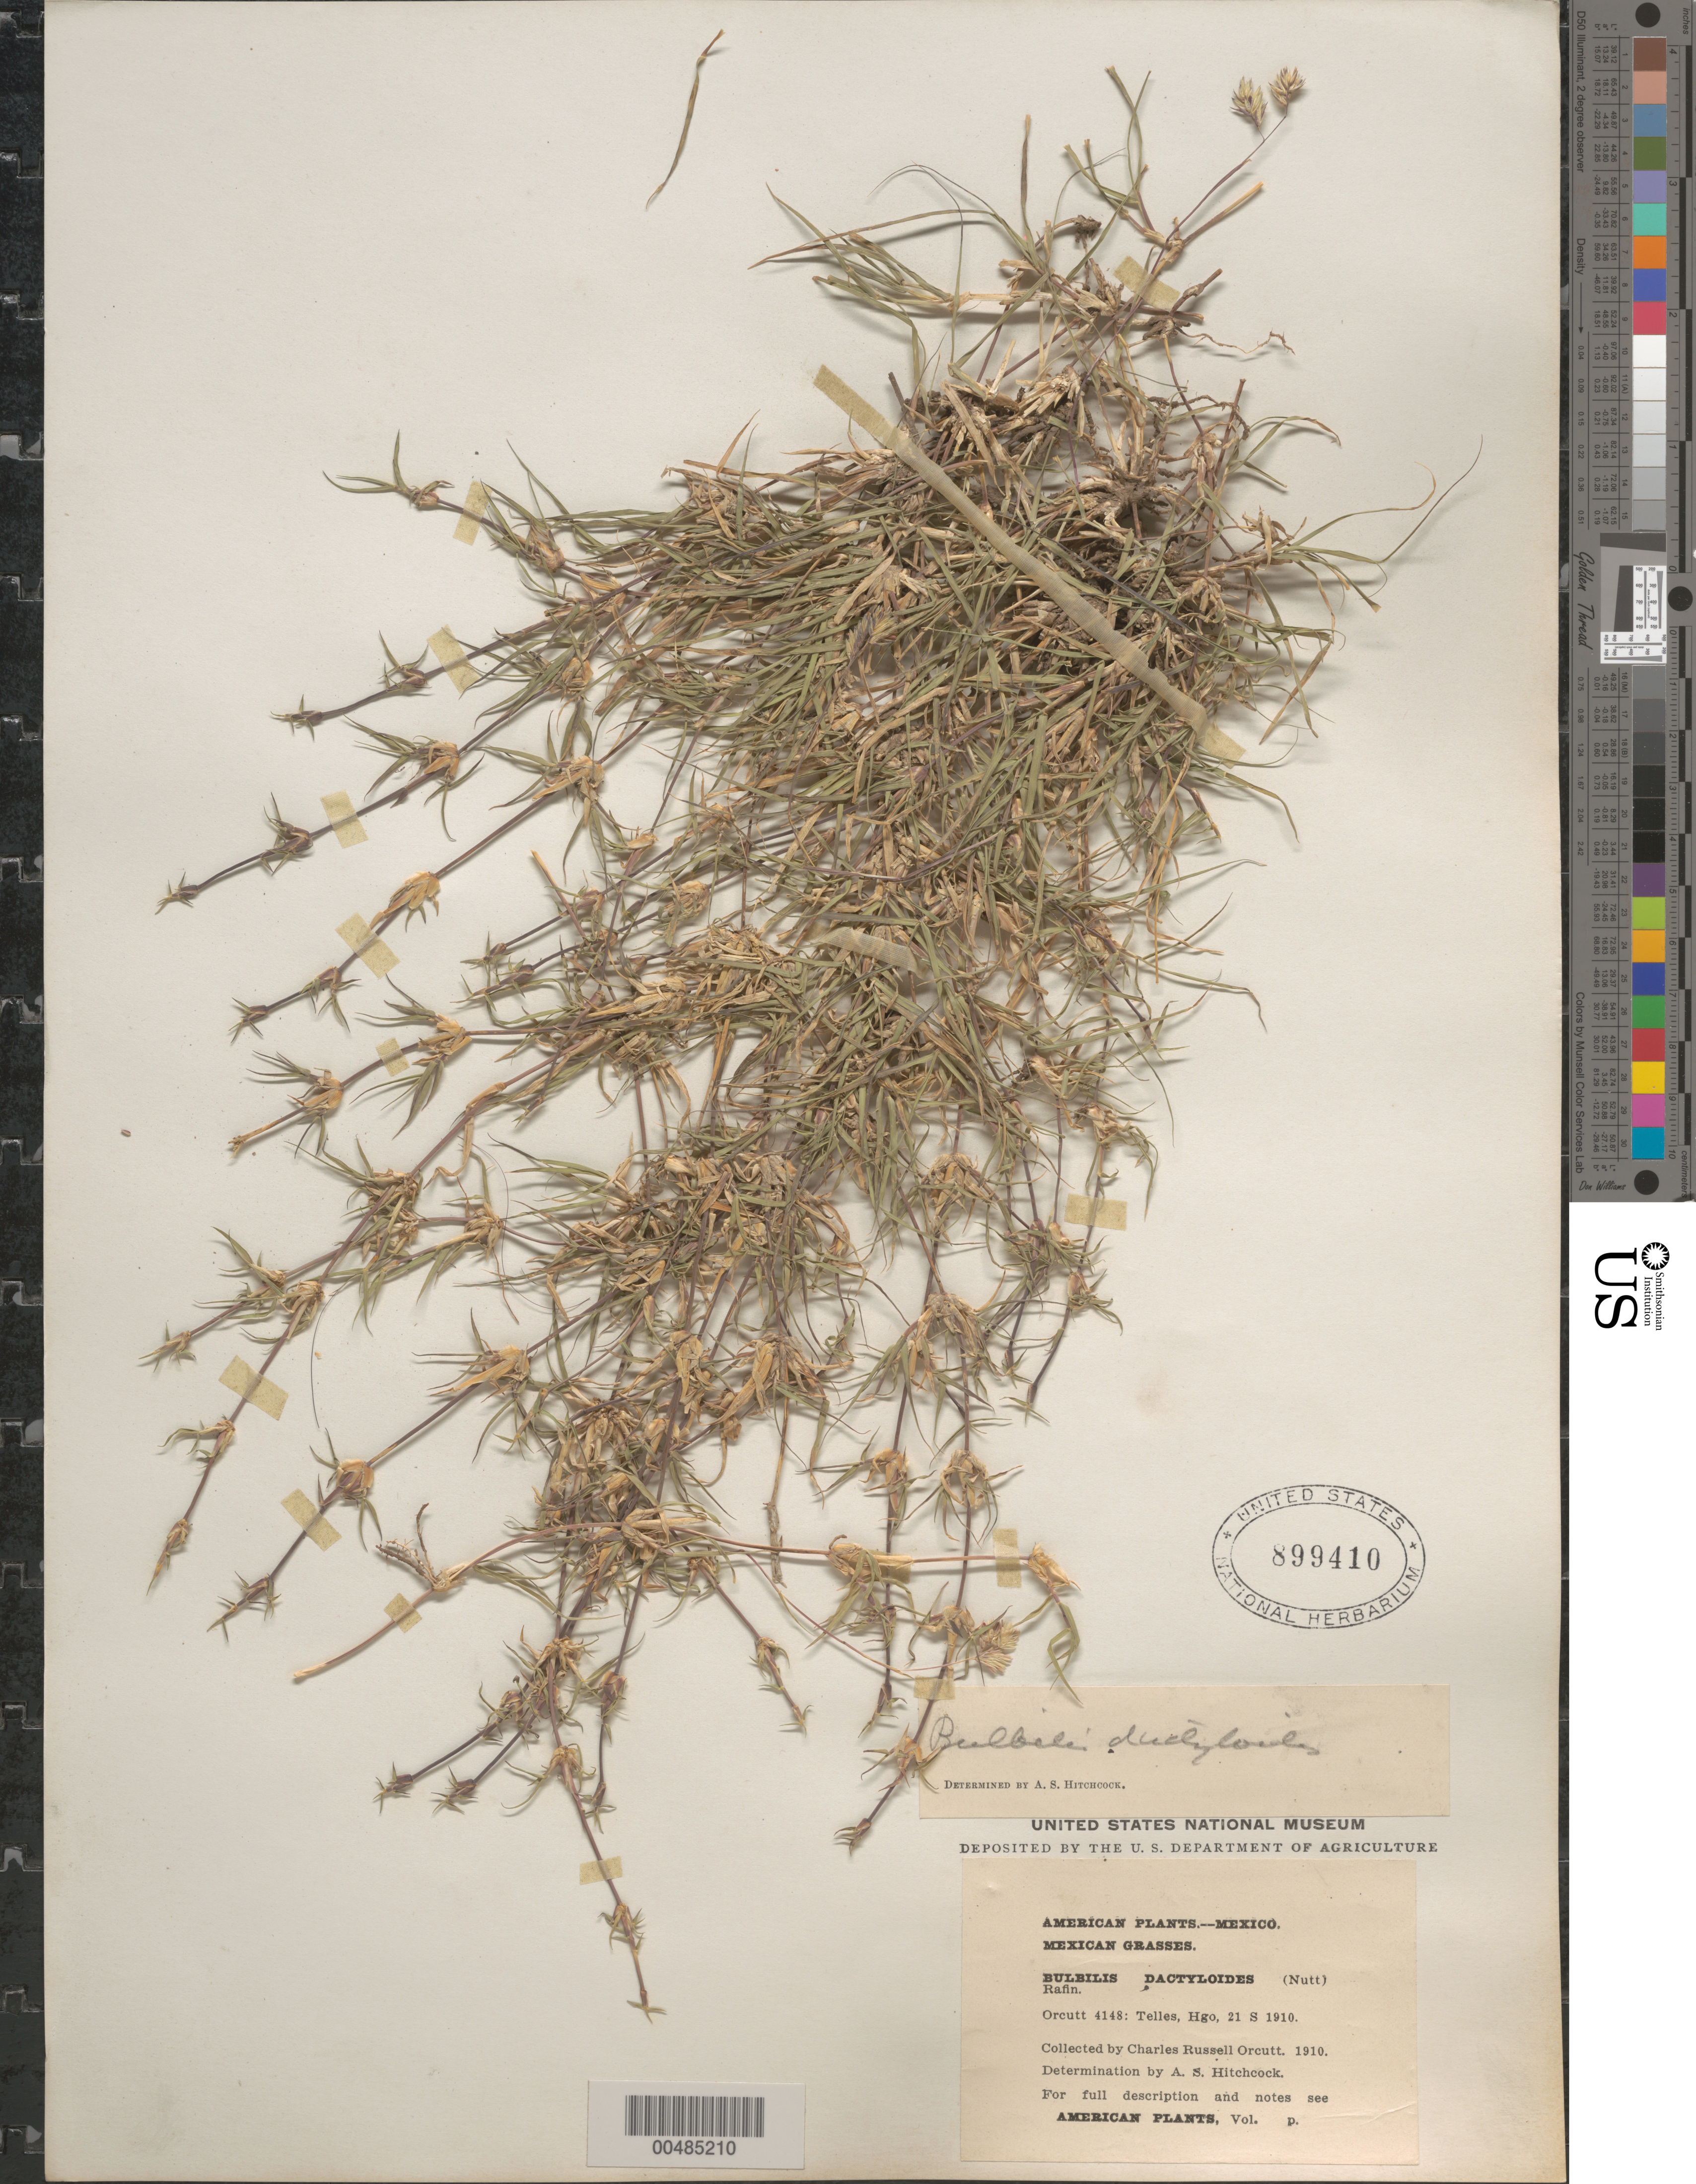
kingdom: Plantae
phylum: Tracheophyta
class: Liliopsida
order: Poales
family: Poaceae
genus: Buchloe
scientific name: Buchloe dactyloides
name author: (Nutt.) Engelm.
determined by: Hitchcock, Albert S.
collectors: C. R. Orcutt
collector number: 4148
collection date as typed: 21 Sep 1910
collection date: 1910-09-21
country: Mexico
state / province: Hidalgo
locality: Telles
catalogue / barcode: US 899410